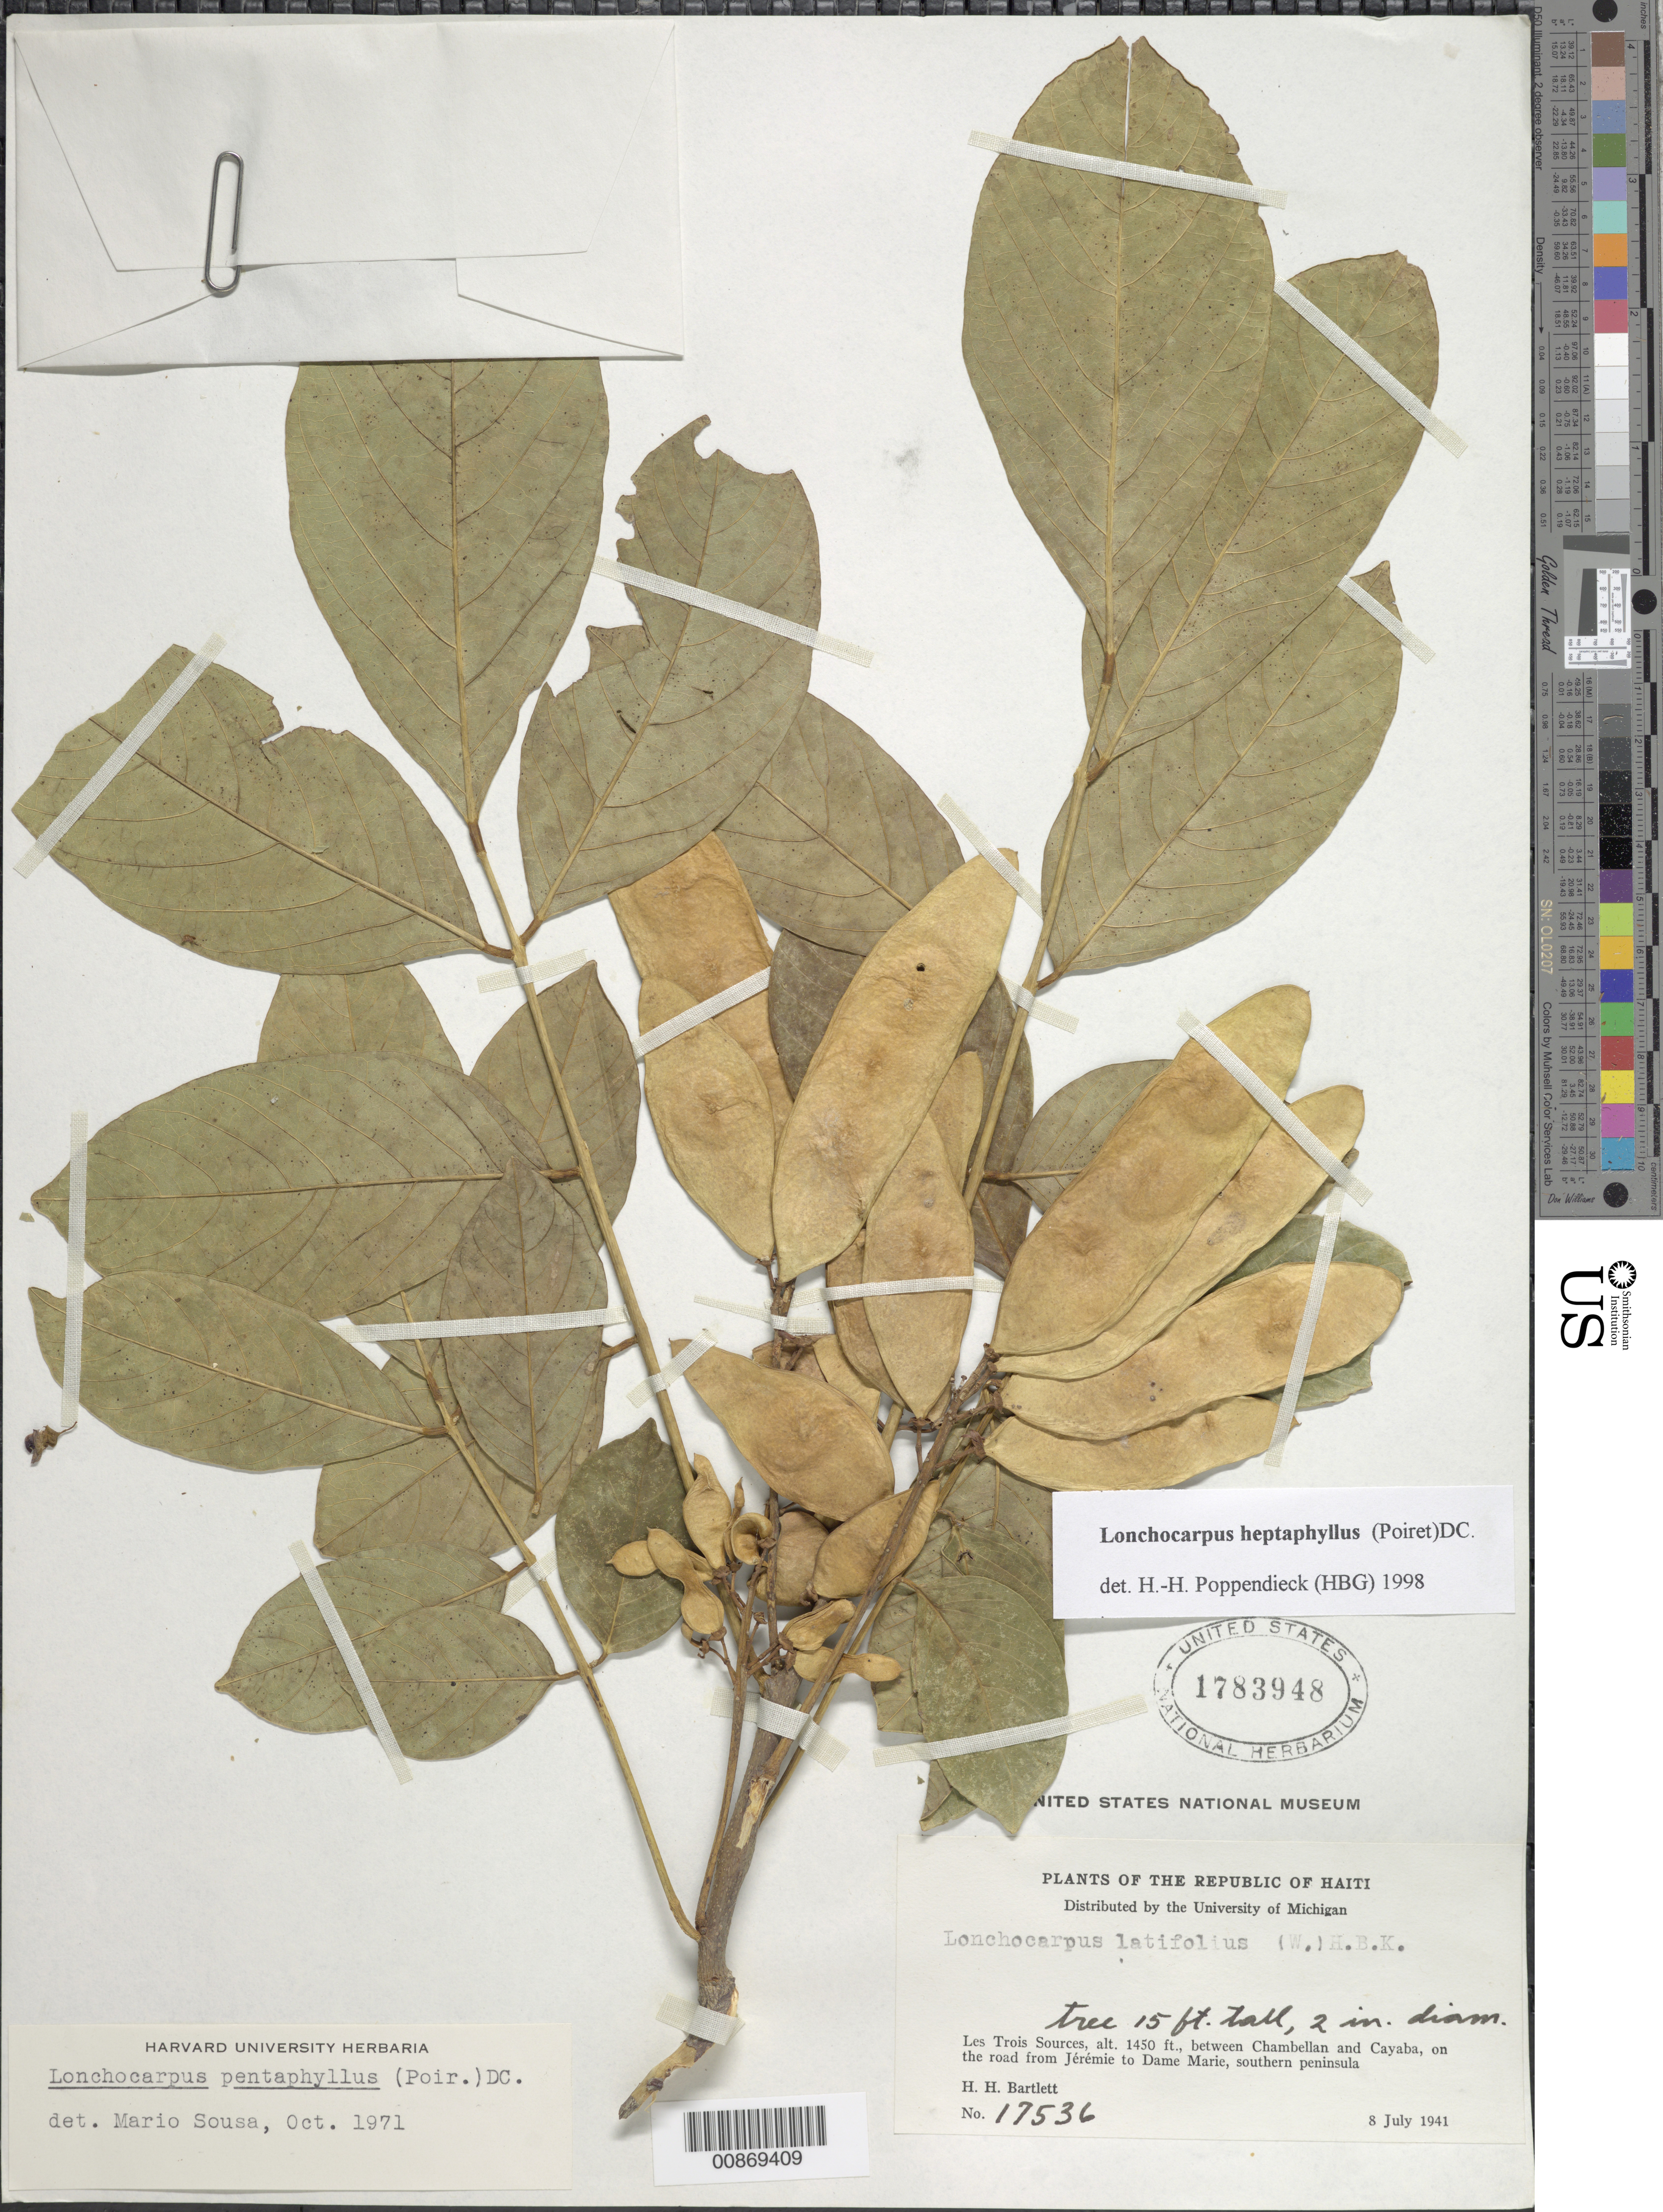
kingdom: Plantae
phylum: Tracheophyta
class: Magnoliopsida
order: Fabales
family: Fabaceae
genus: Lonchocarpus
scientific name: Lonchocarpus heptaphyllus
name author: (Poir.) DC.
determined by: Poppendieck, H.-H., (HBG), Institut fur Allgemeine Botanik und Botanischer Garten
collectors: H. H. Bartlett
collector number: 17536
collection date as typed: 08 Jul 1941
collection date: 1941-07-08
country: Haiti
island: Hispaniola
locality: Les Trois Sources, between Chambellan and Cayaba, on the road from Jérémie to Dame Marie, southern peninsula.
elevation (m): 442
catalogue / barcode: US 1783948